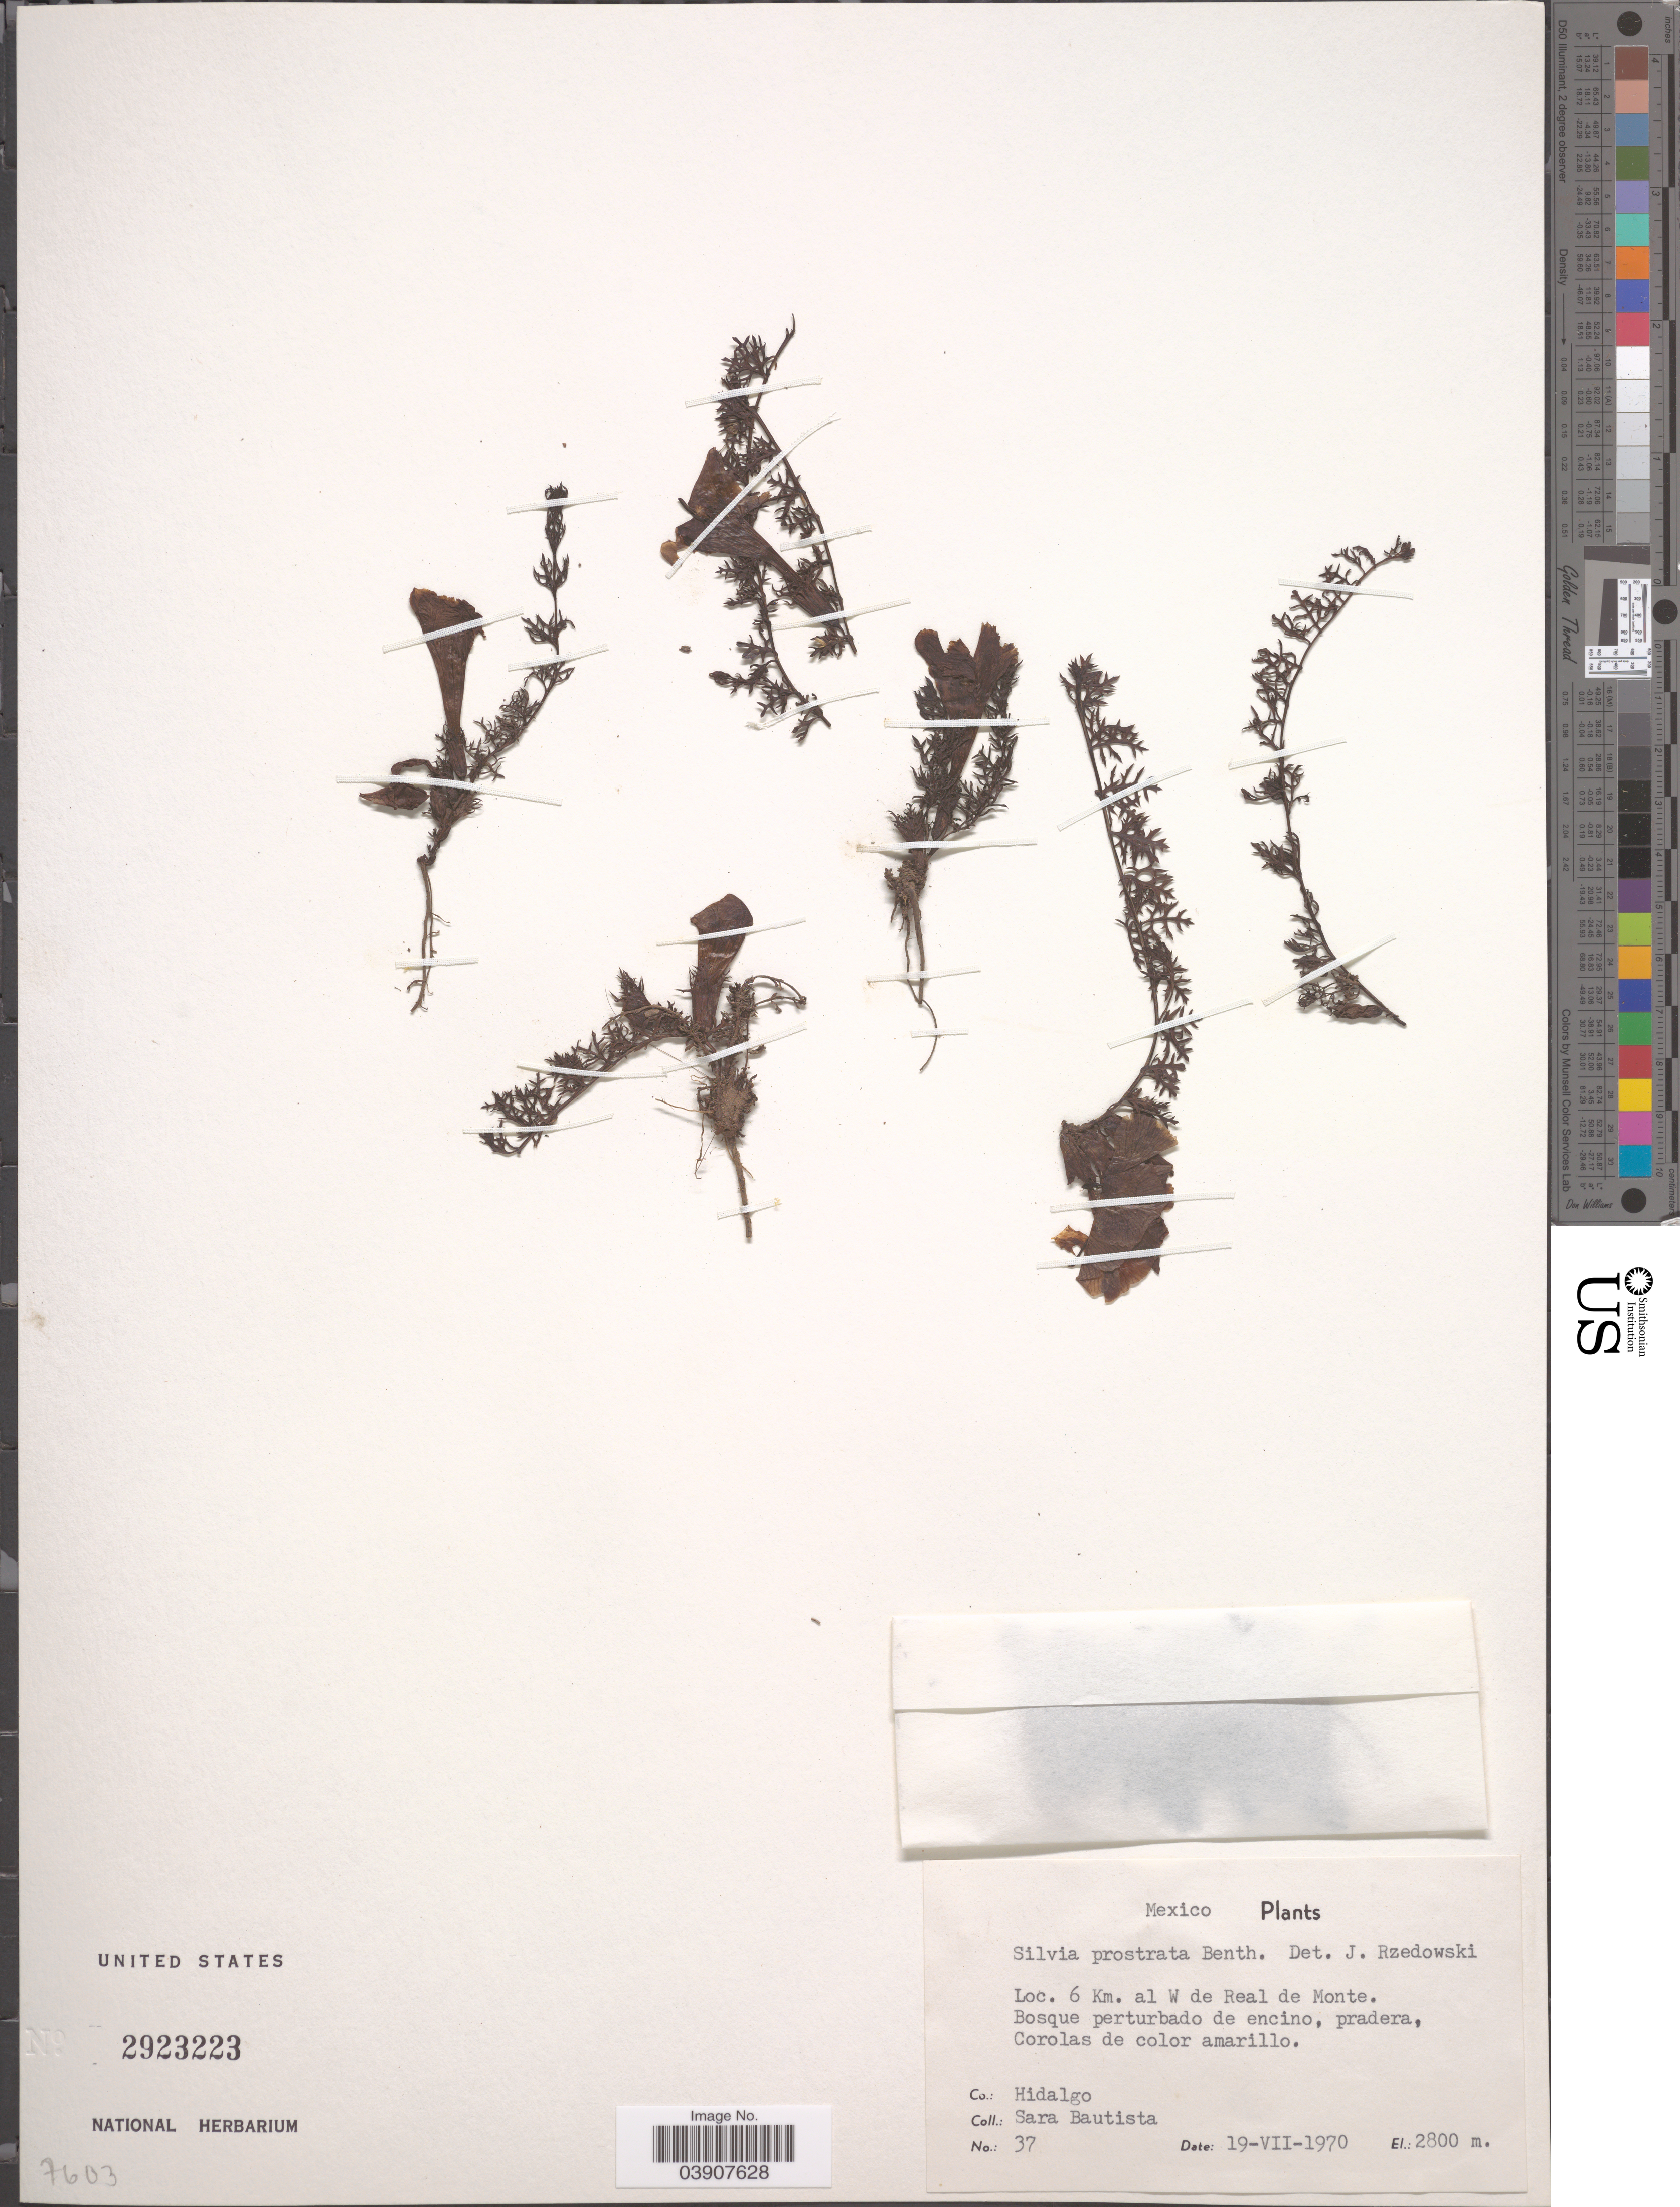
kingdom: Plantae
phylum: Tracheophyta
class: Magnoliopsida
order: Lamiales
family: Orobanchaceae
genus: Silvia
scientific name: Silvia prostrata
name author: (Kunth) Benth.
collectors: S. Bautista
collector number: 37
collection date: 1970-07-19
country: Mexico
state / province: Hidalgo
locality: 6 Km. al W de Real de Monte. Co.: Hidalgo.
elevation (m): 2800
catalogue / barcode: US 2923223